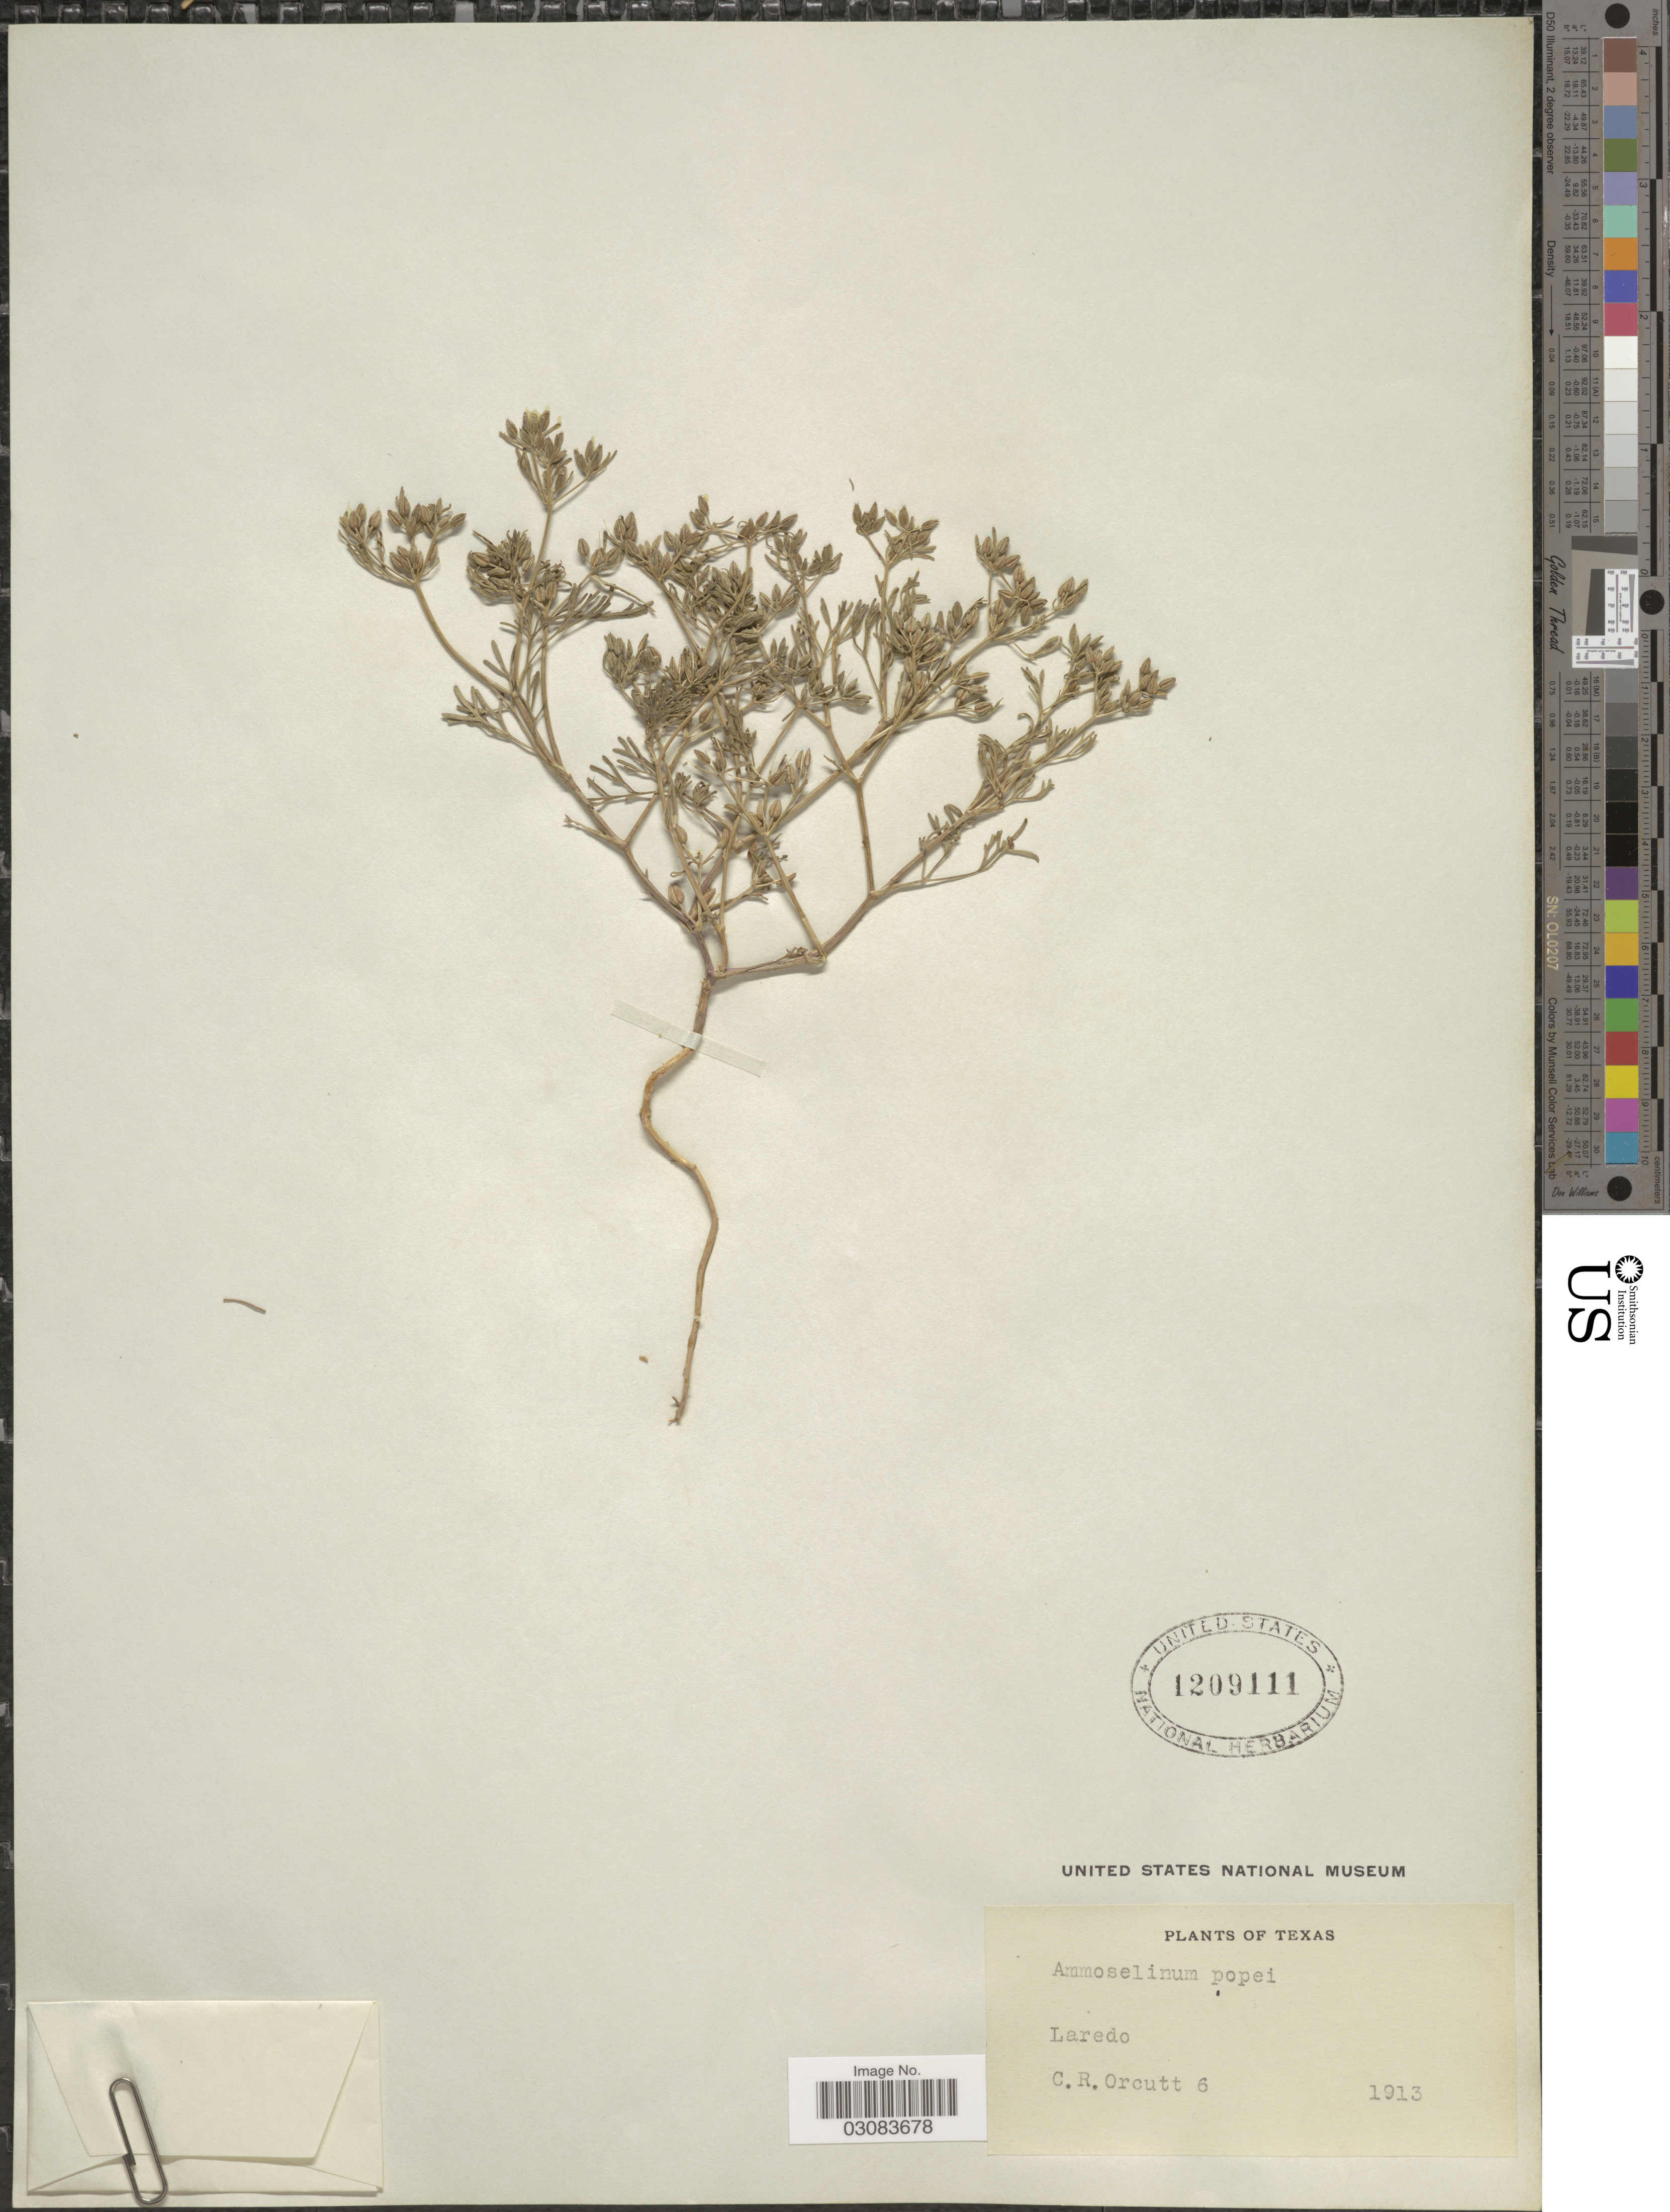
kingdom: Plantae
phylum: Tracheophyta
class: Magnoliopsida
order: Apiales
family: Apiaceae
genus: Ammoselinum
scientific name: Ammoselinum popei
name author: Torr. & A. Gray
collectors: C. R. Orcutt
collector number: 6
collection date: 1913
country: United States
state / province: Texas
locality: Laredo.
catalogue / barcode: US 1209111